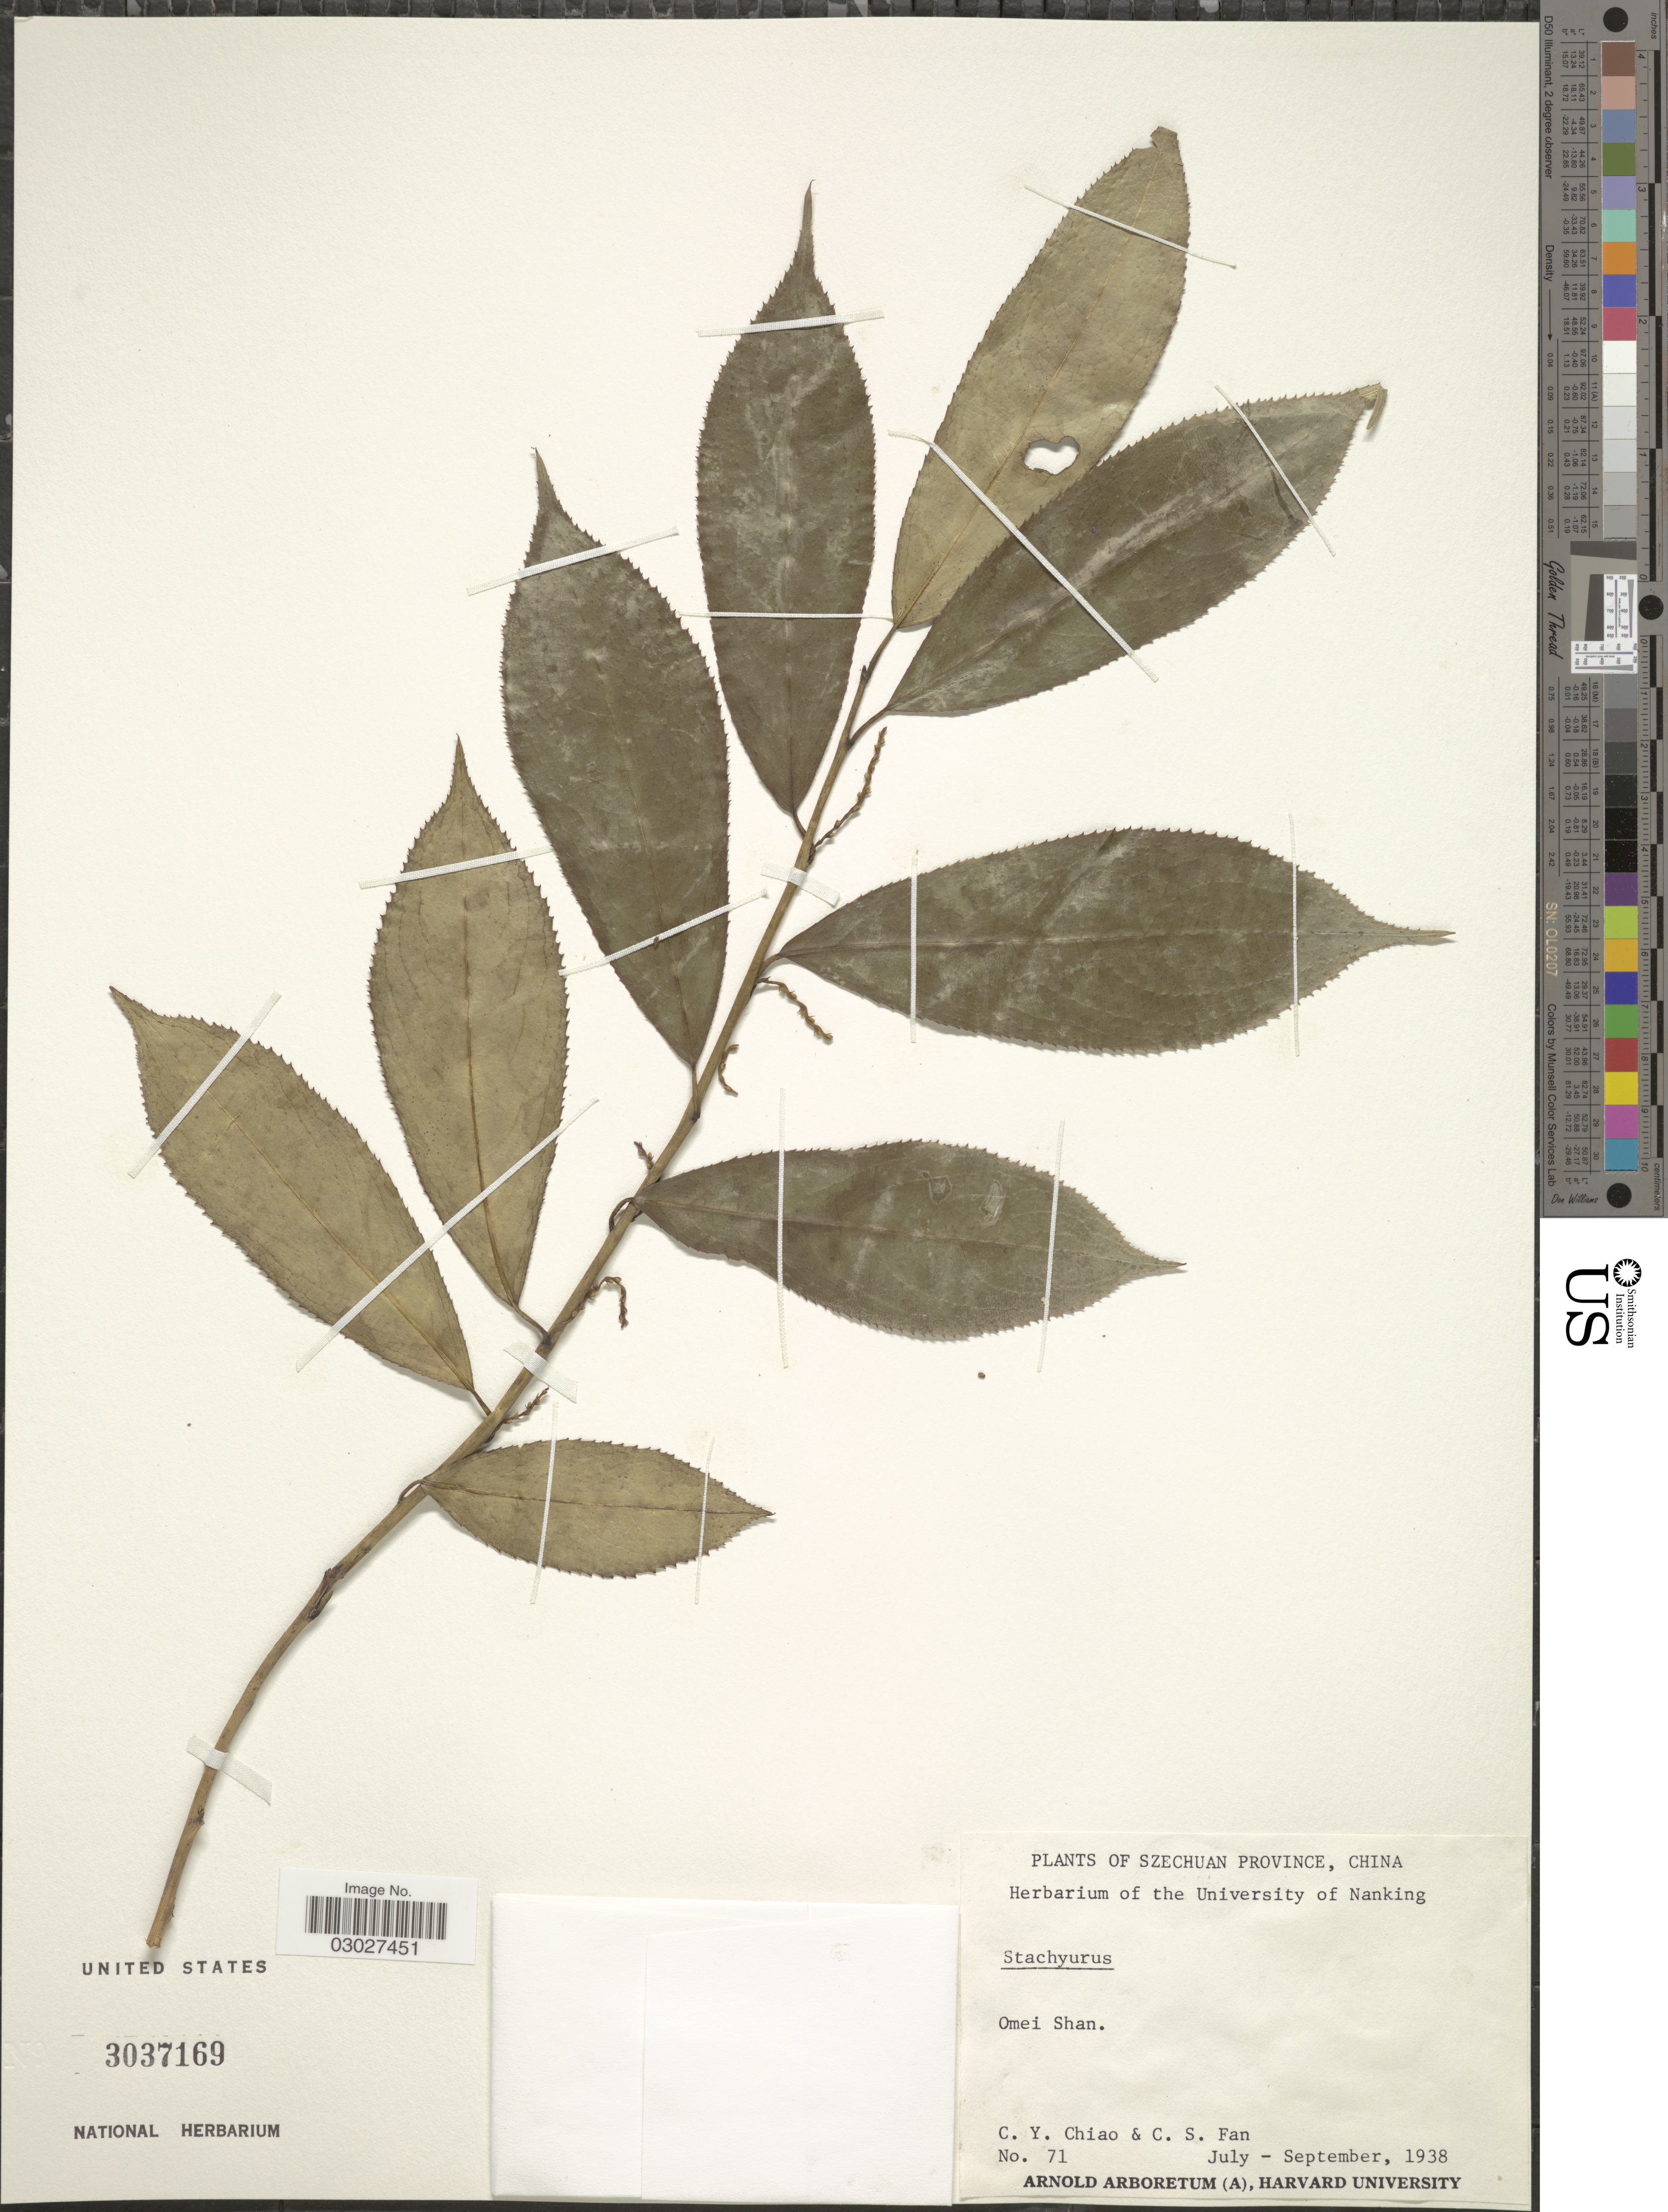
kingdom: Plantae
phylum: Tracheophyta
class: Magnoliopsida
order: Crossosomatales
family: Stachyuraceae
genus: Stachyurus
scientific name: Stachyurus sp.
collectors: C. Y. Chiao & C. S. Fan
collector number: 71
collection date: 1938-07/1938-09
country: China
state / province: Sichuan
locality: Szechuan Province. Omei Shan.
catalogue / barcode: US 3037169